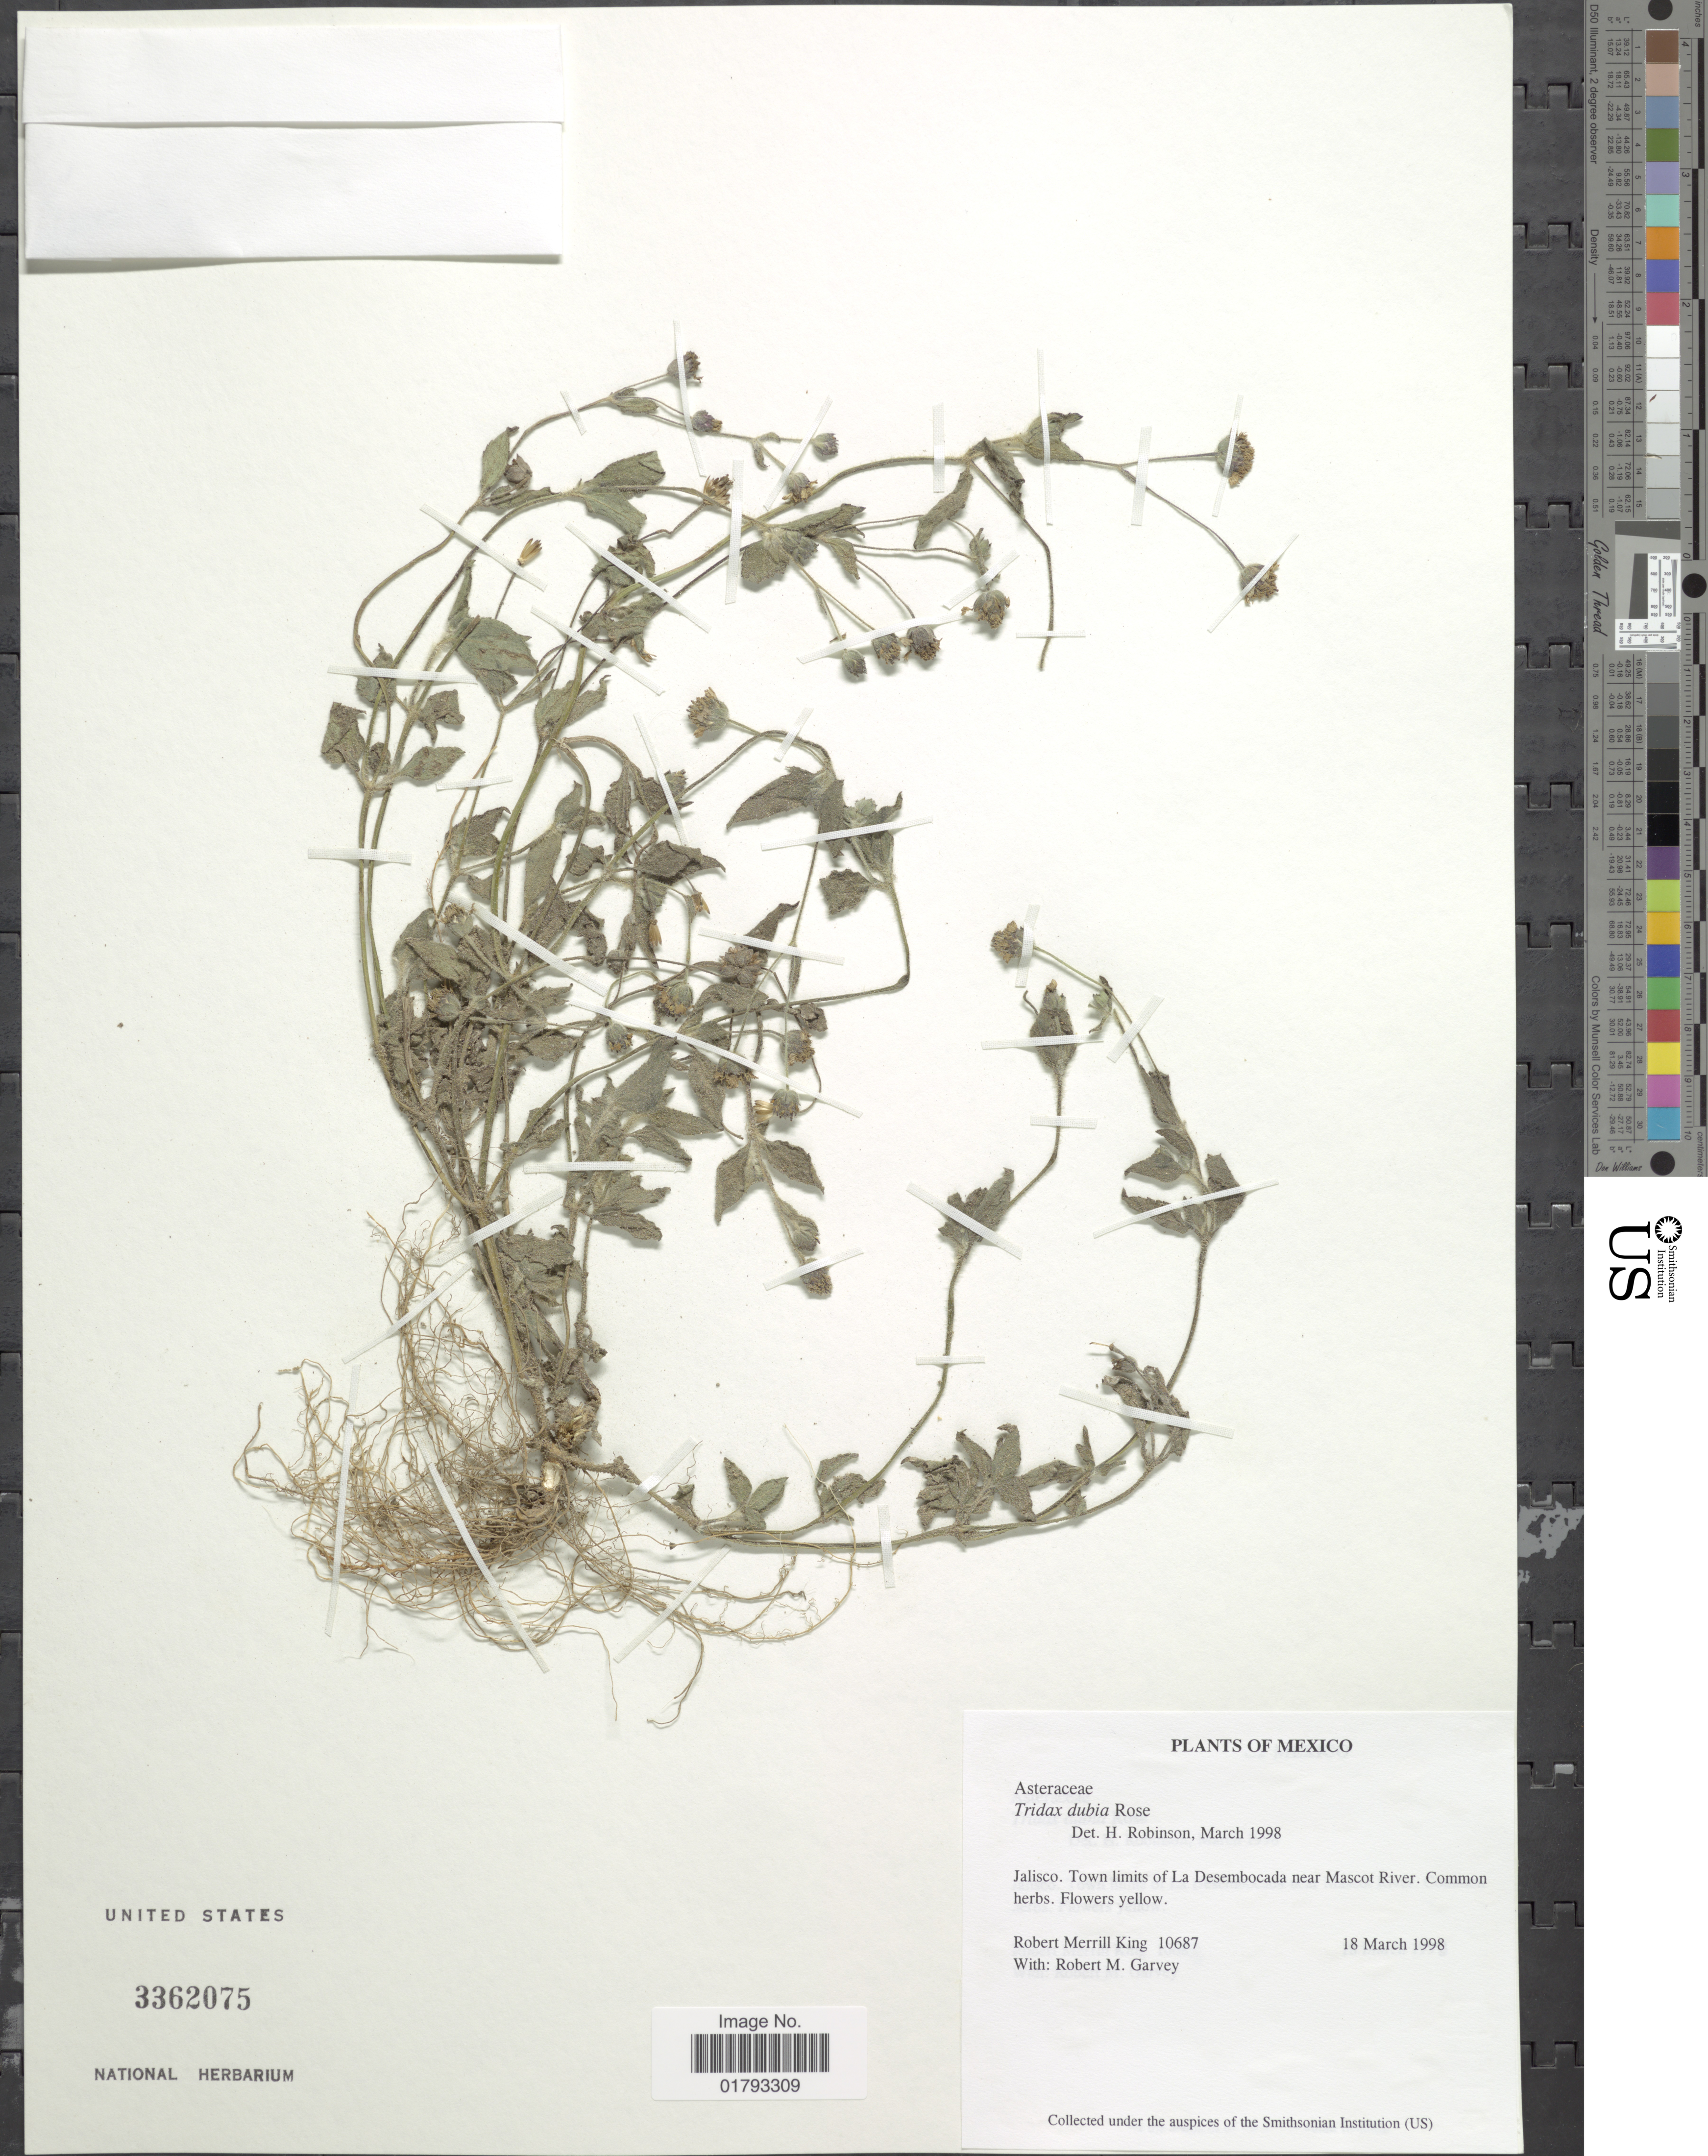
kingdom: Plantae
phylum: Tracheophyta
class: Magnoliopsida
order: Asterales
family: Asteraceae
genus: Tridax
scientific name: Tridax dubia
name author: Rose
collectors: R. M. King & R. Garvey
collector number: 10687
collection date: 1998-03-18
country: Mexico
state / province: Jalisco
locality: Jalisco. Town limit of La Desembocada near Mascot River.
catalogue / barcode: US 3362075